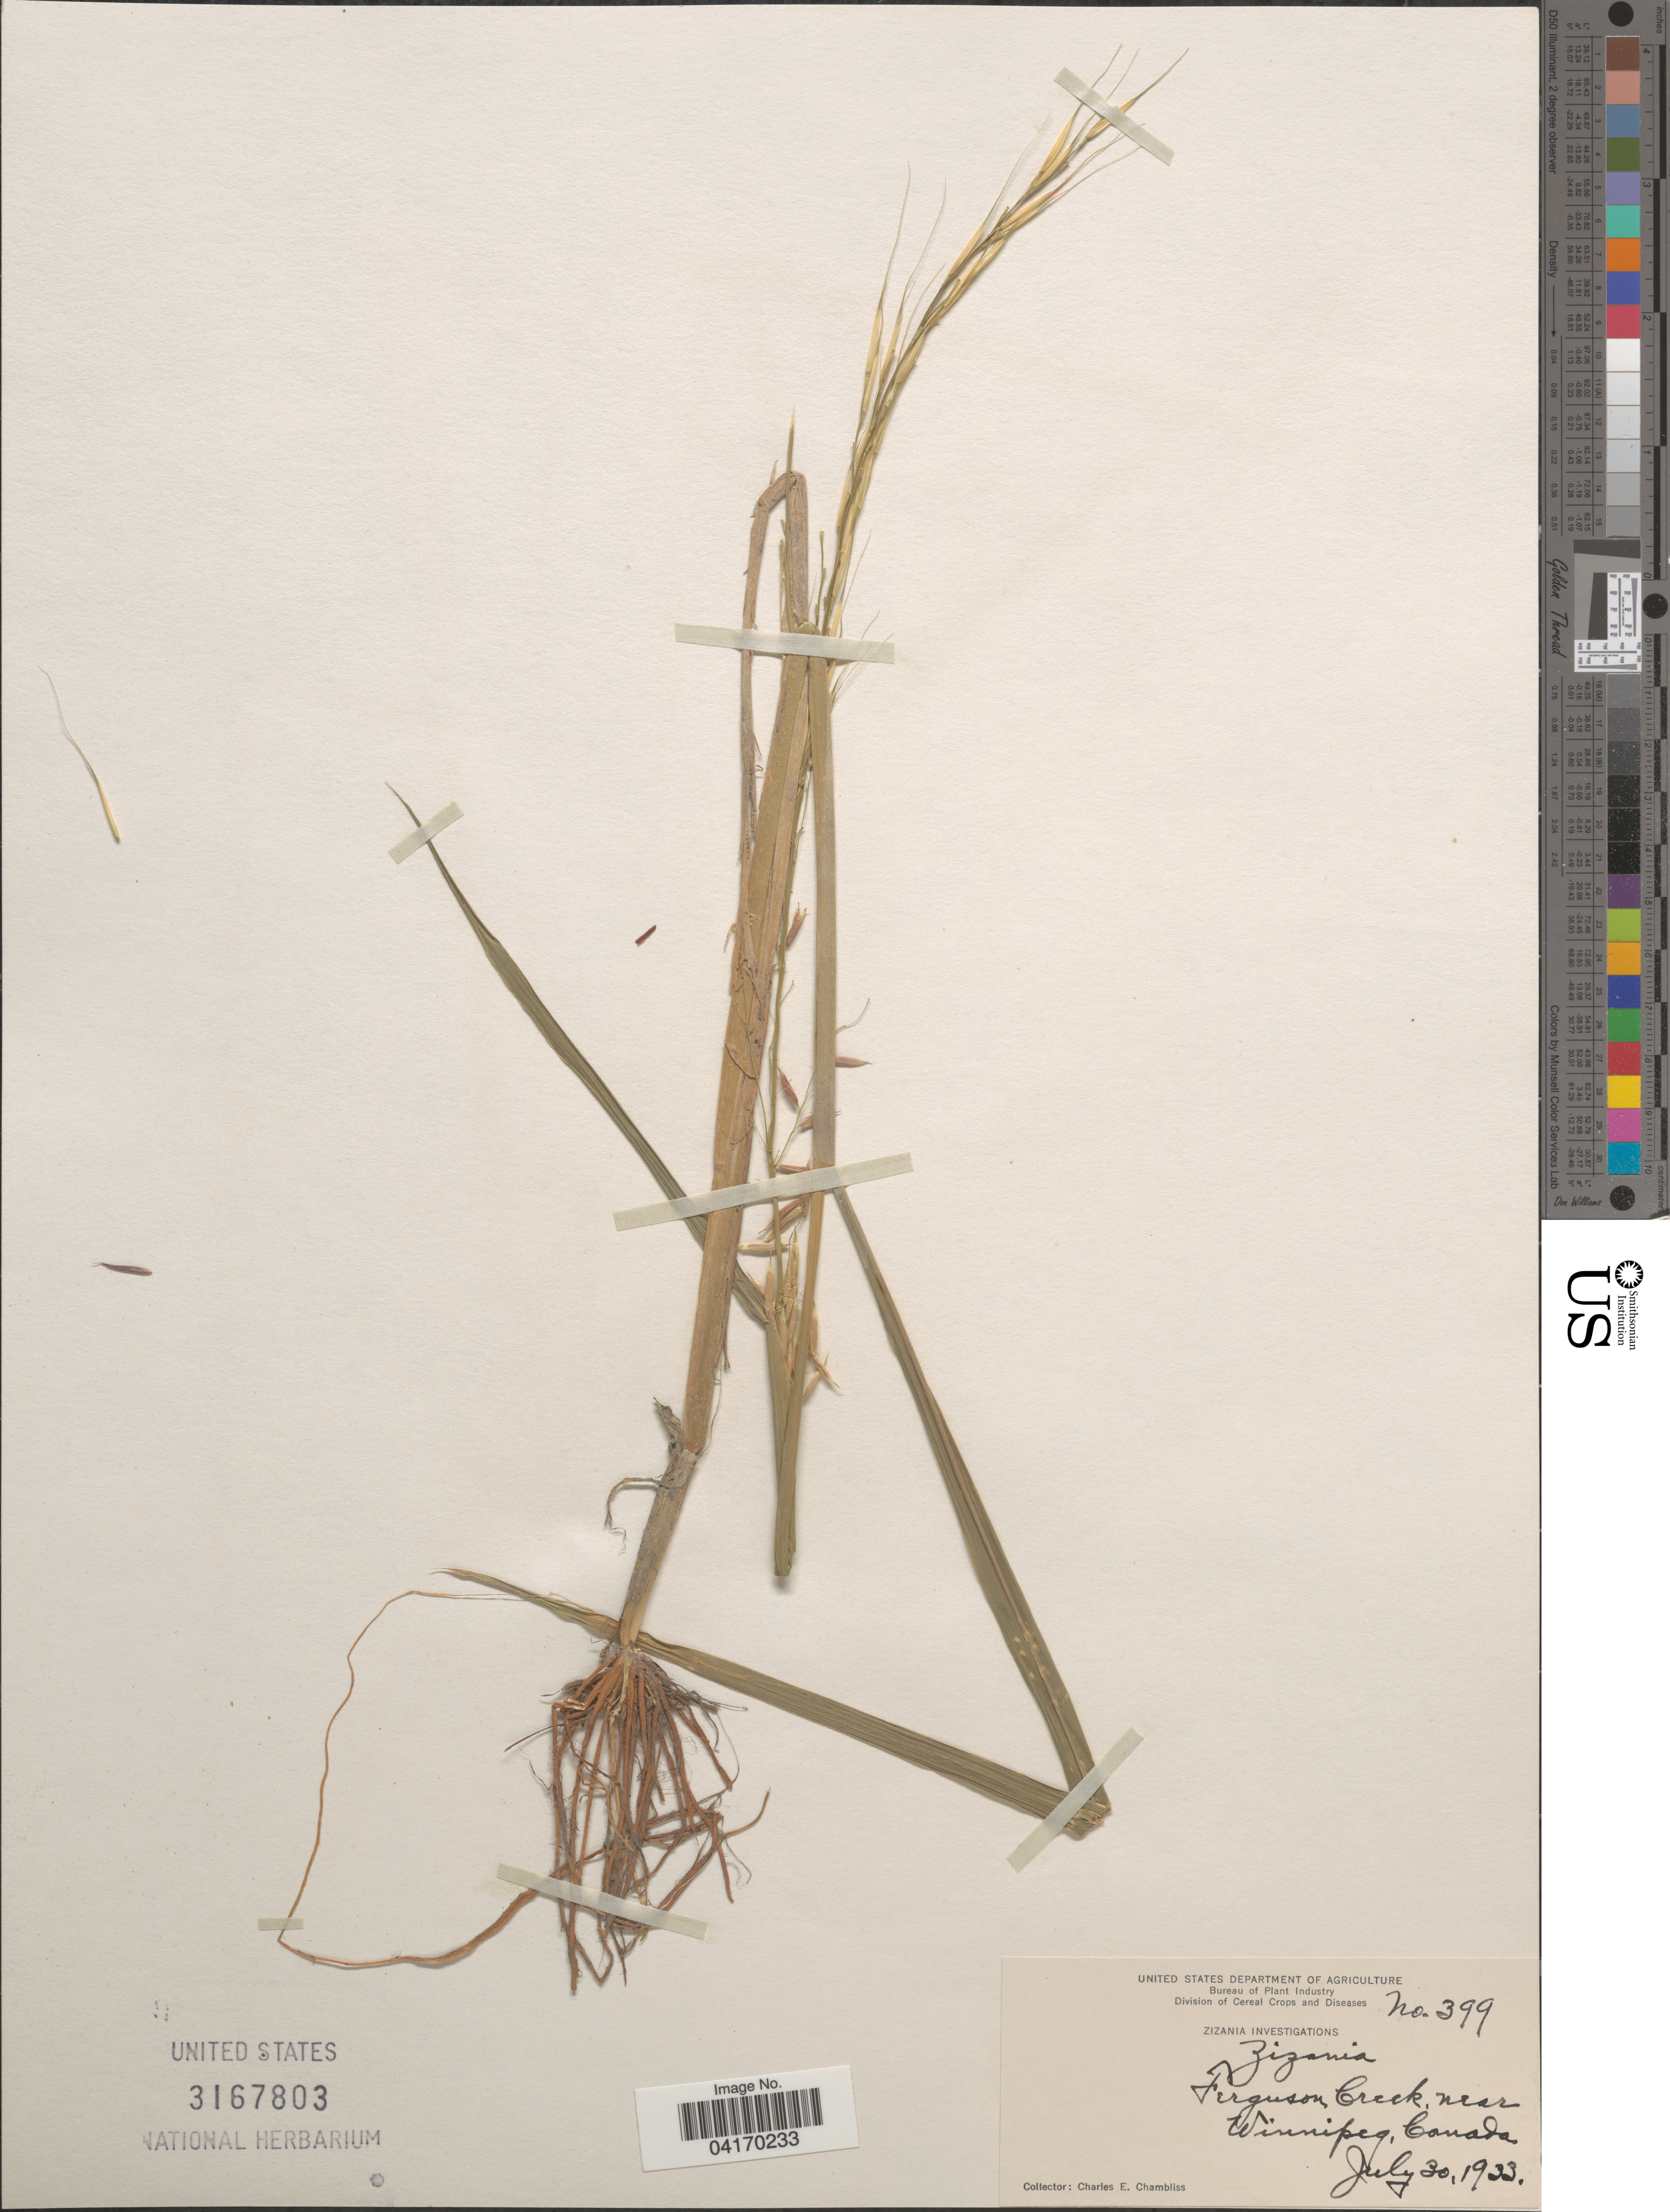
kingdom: Plantae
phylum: Tracheophyta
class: Liliopsida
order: Poales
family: Poaceae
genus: Zizania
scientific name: Zizania palustris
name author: L.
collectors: C. Chambliss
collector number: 399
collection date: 1933-07-30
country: Canada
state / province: Manitoba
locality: Ferguson Creek near Winnipeg.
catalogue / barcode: US 3167803